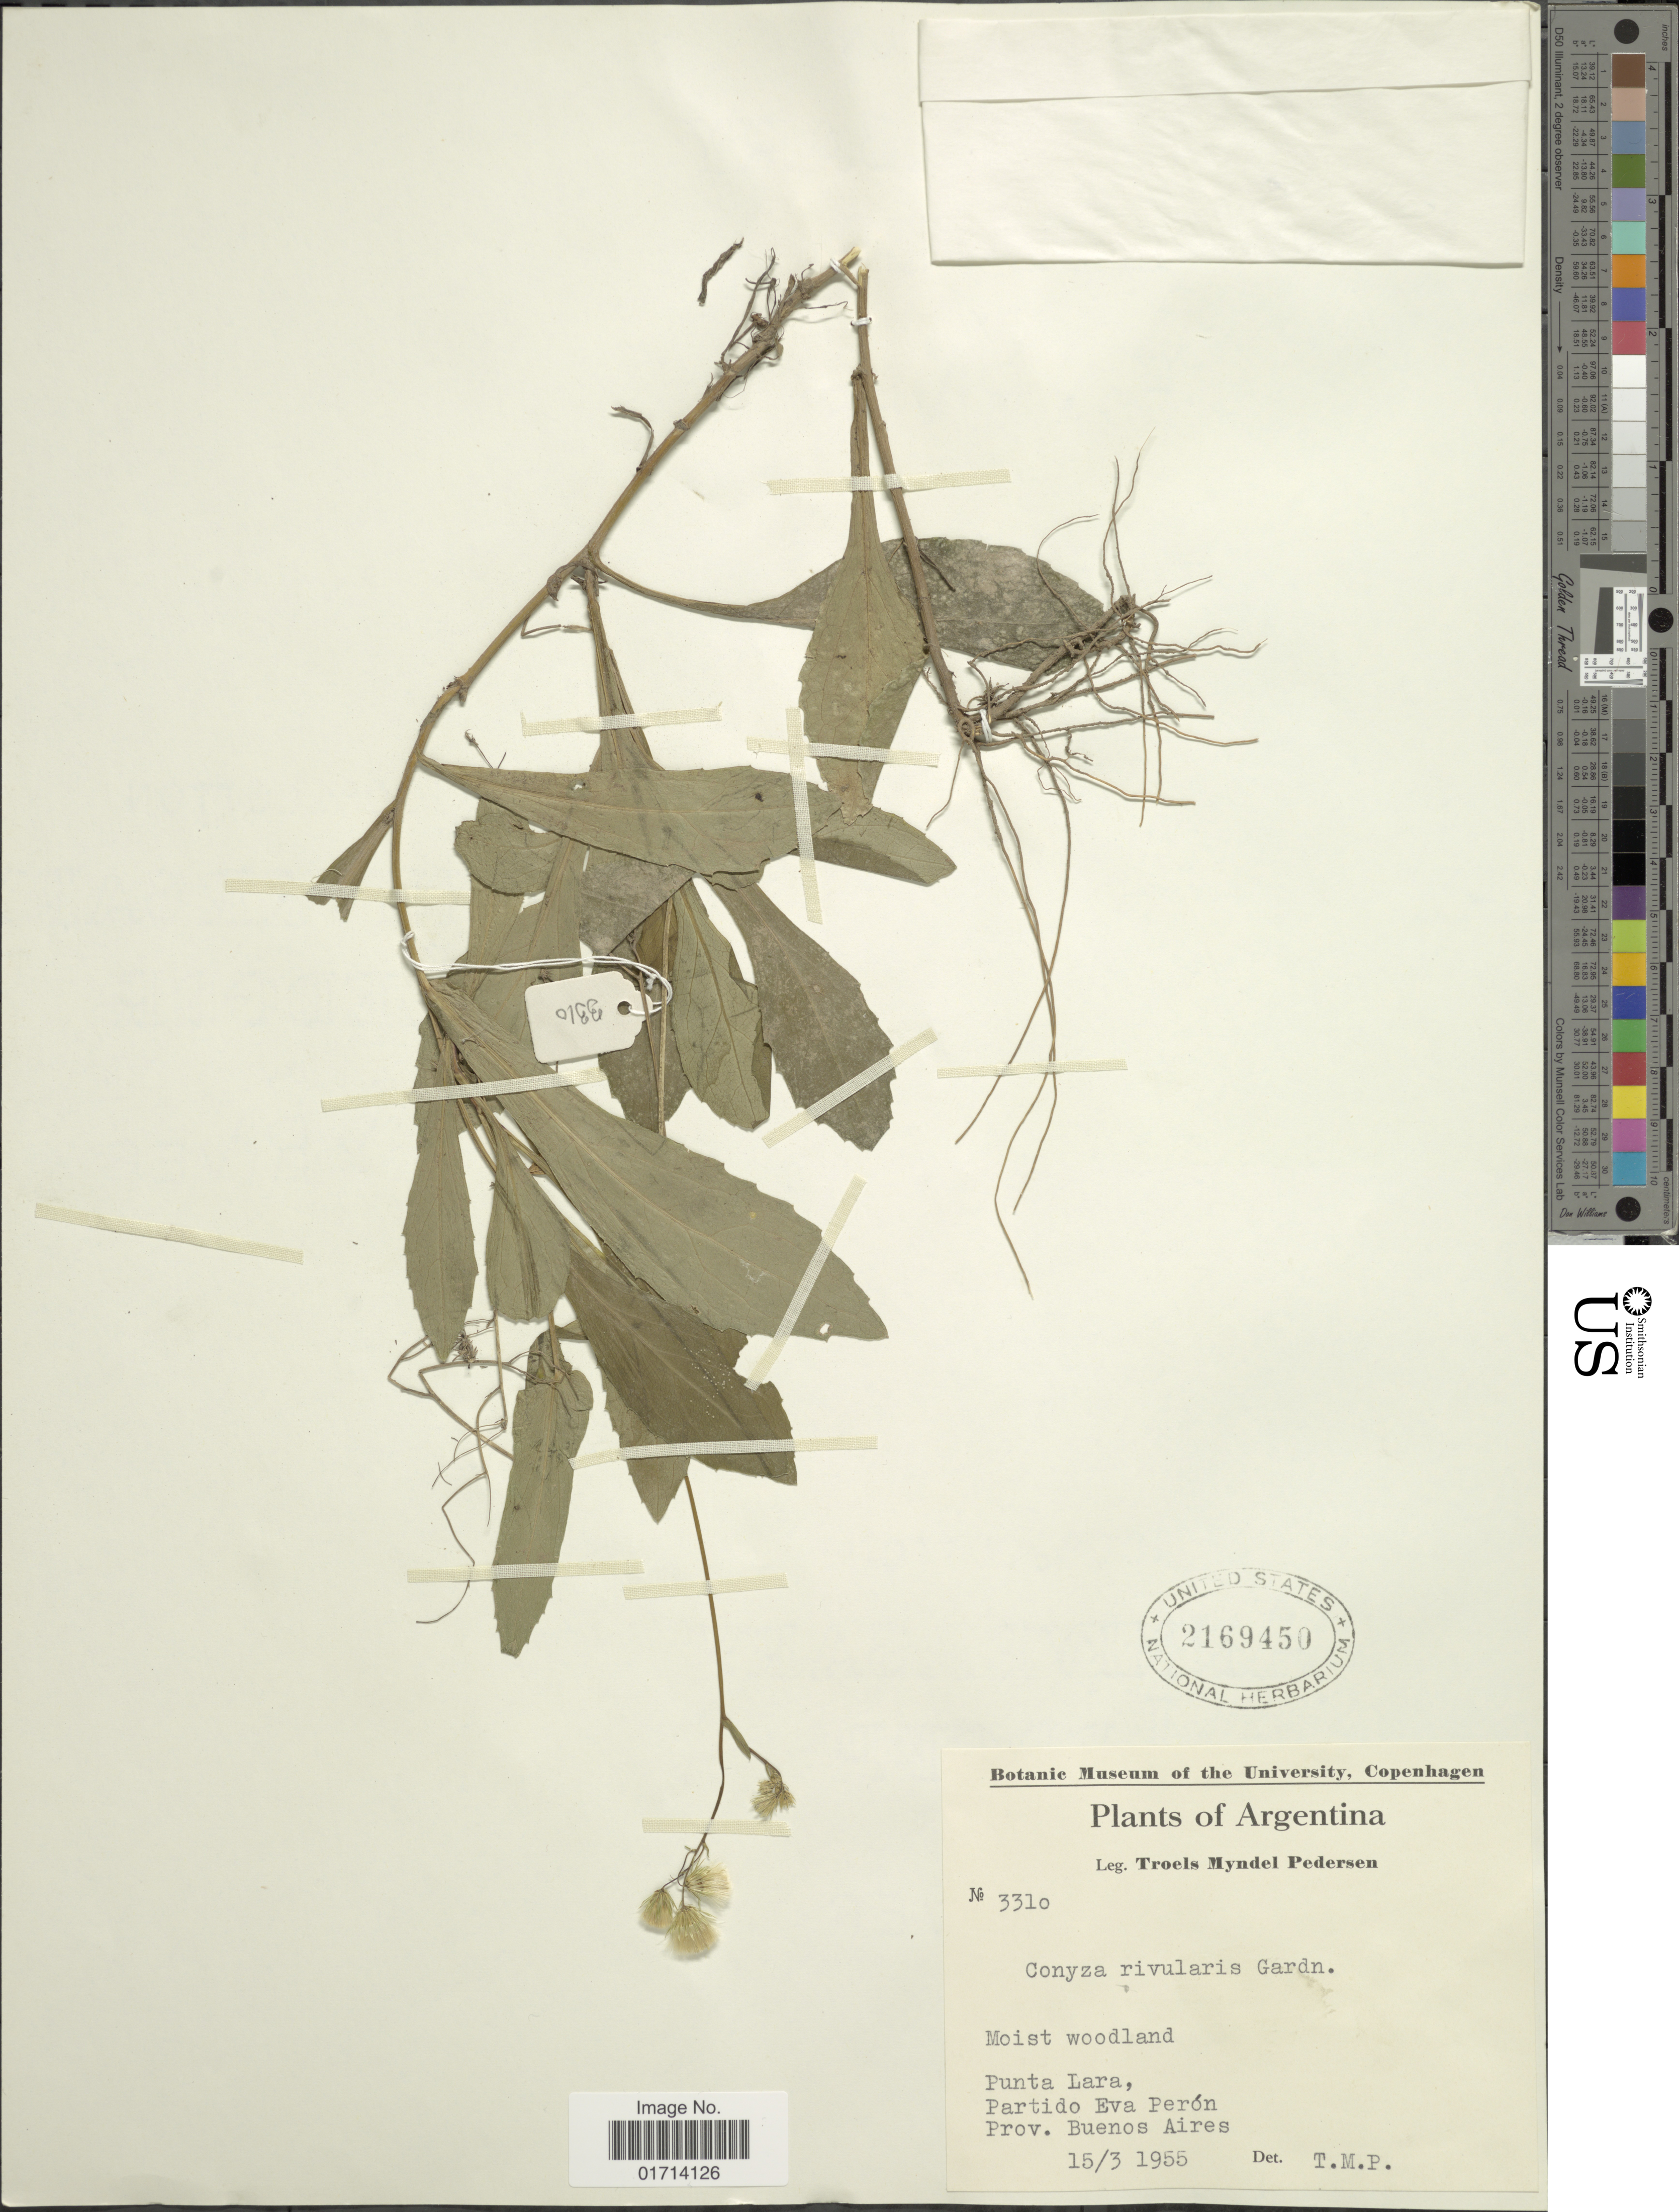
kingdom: Plantae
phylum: Tracheophyta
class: Magnoliopsida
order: Asterales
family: Asteraceae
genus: Podocoma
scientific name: Podocoma rivularis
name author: (Gardner) G.L. Nesom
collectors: T. Pederson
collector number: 3310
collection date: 1955-03-15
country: Argentina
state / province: Buenos Aires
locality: Punta Lara, Partido Eva Peron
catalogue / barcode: US 2169450